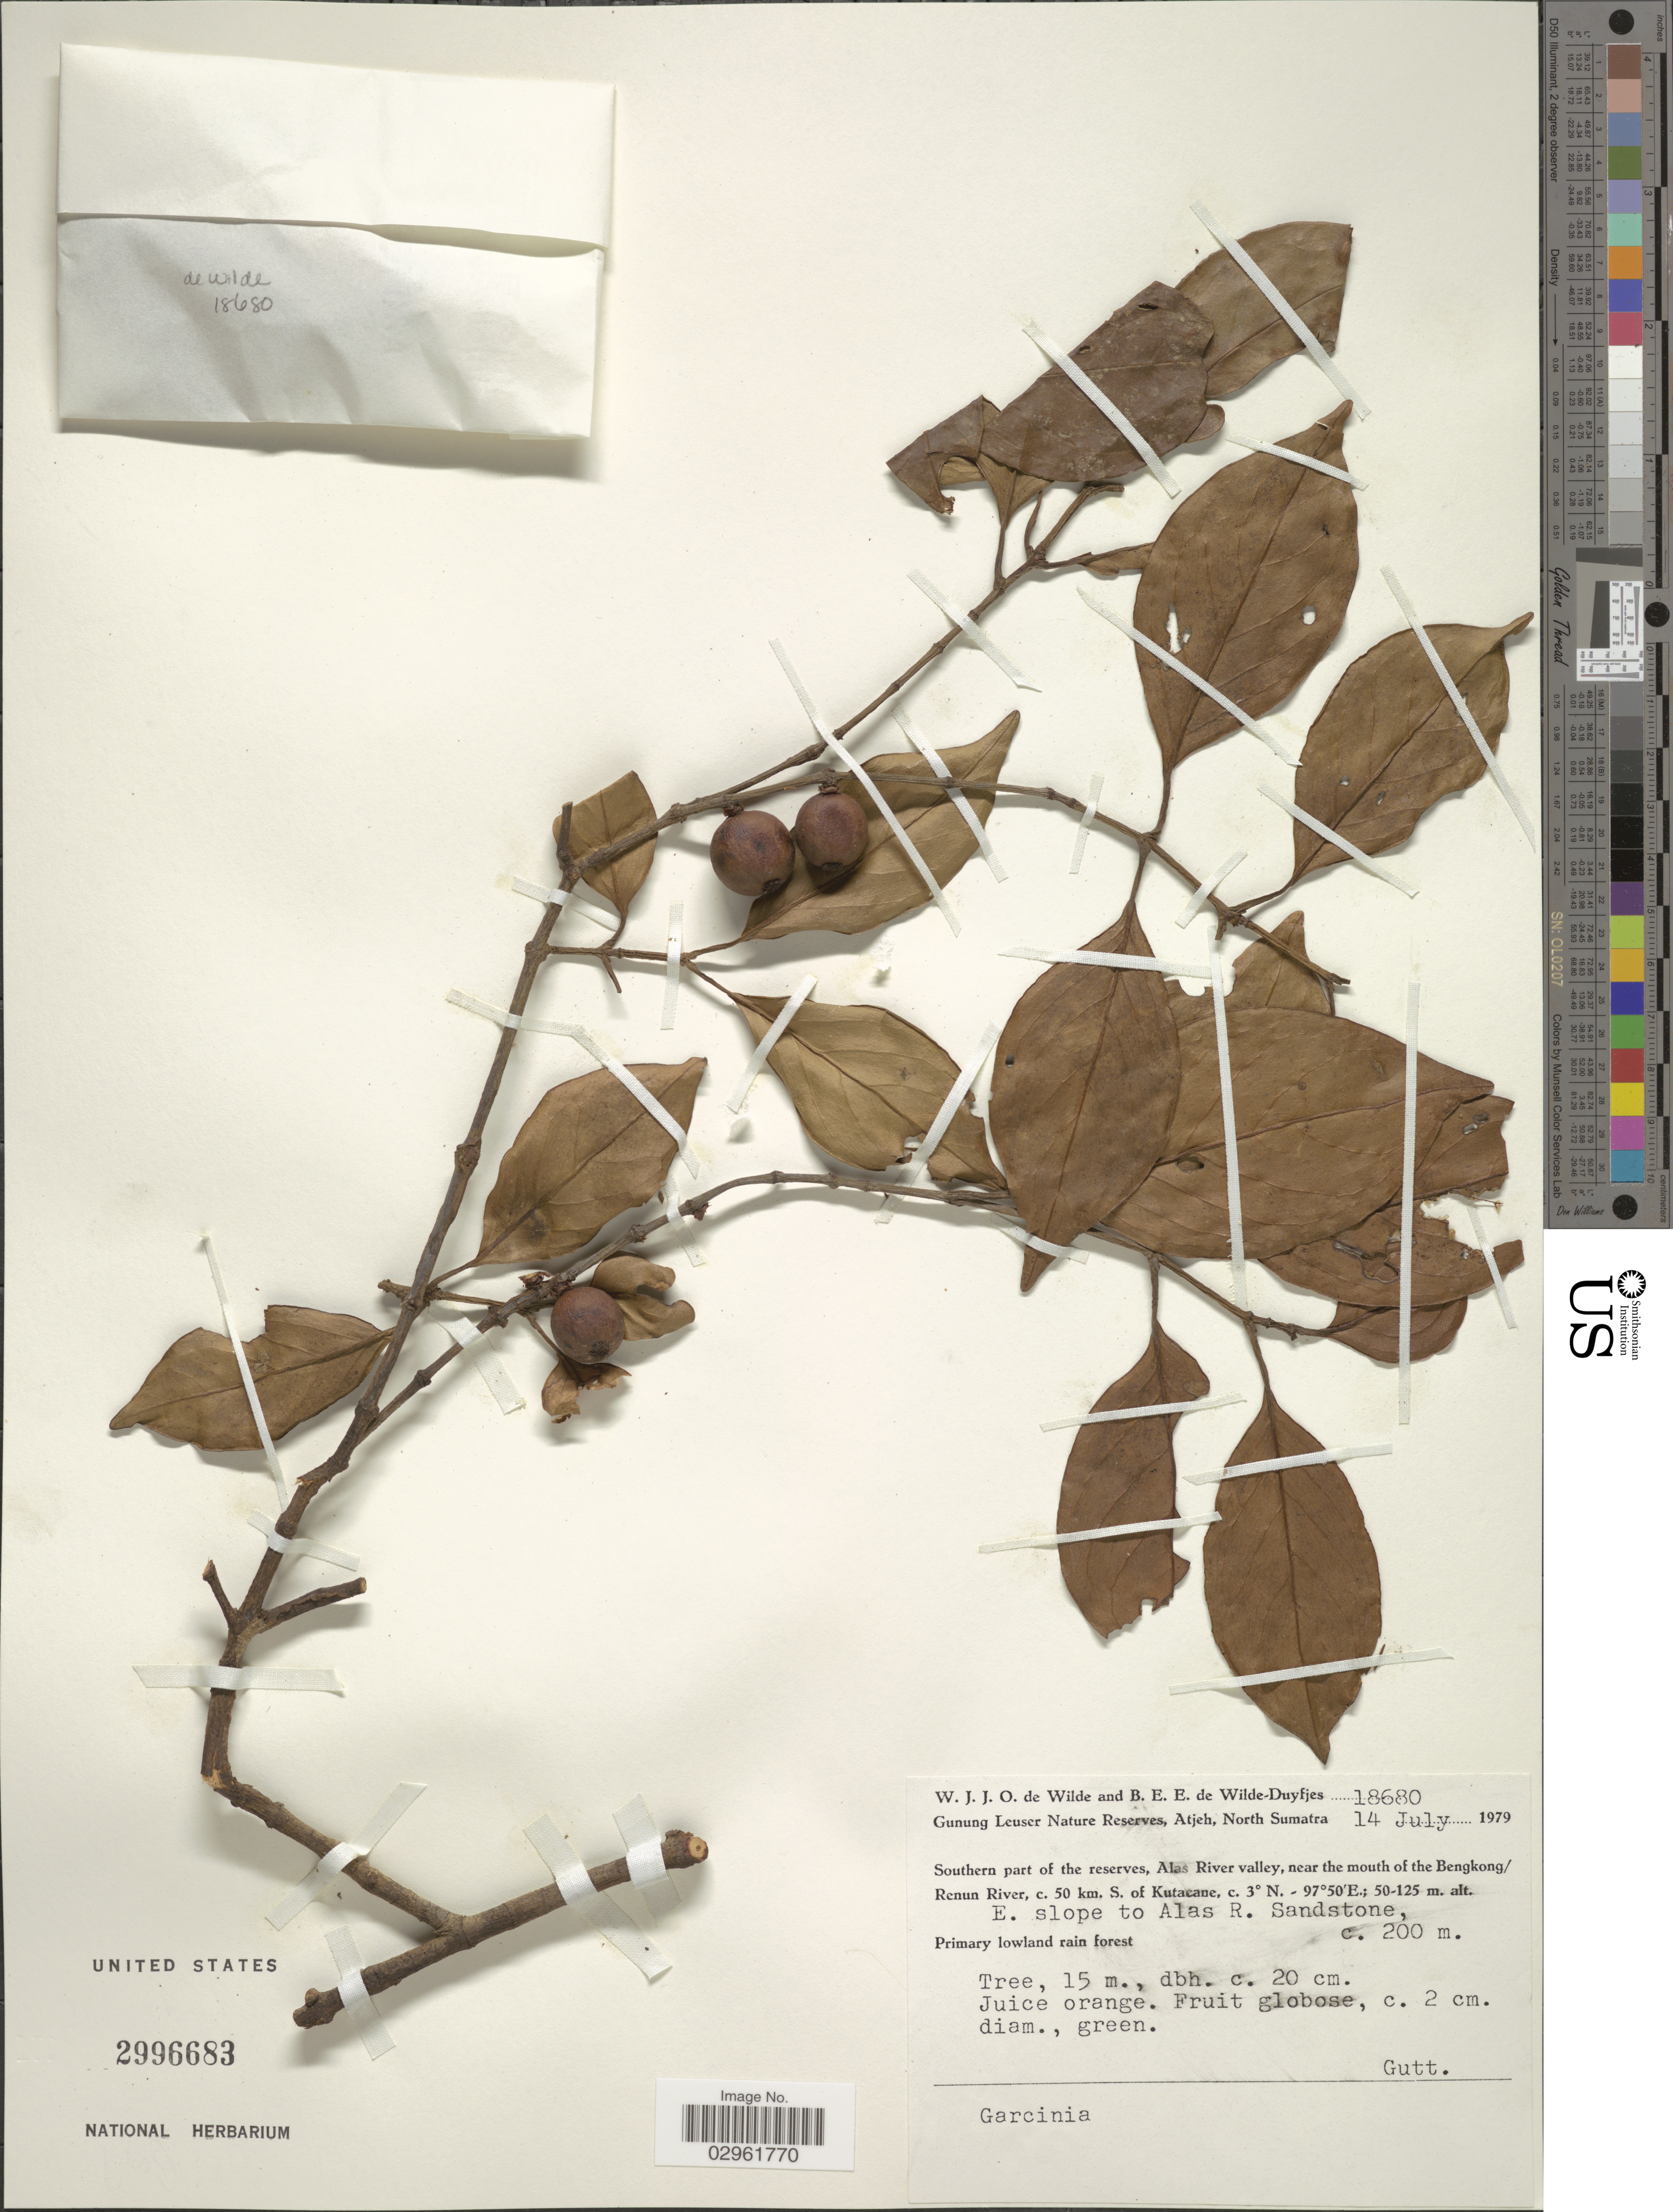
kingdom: Plantae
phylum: Tracheophyta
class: Magnoliopsida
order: Malpighiales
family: Clusiaceae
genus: Garcinia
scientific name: Garcinia sp.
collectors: W. J. de Wilde & B. E. de Wilde-Duyfjes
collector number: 18680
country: Indonesia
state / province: Sumatra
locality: Gunung Leuser Nature Reserves, Atjeh, North Sumatra. Southern part of the reserves, Alas River valley, near the mouth of the Bengkong/ Renun River, c. 50 km. S. of Kutacane. E. slope to Alas R. Sandstone.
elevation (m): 200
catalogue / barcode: US 2996683